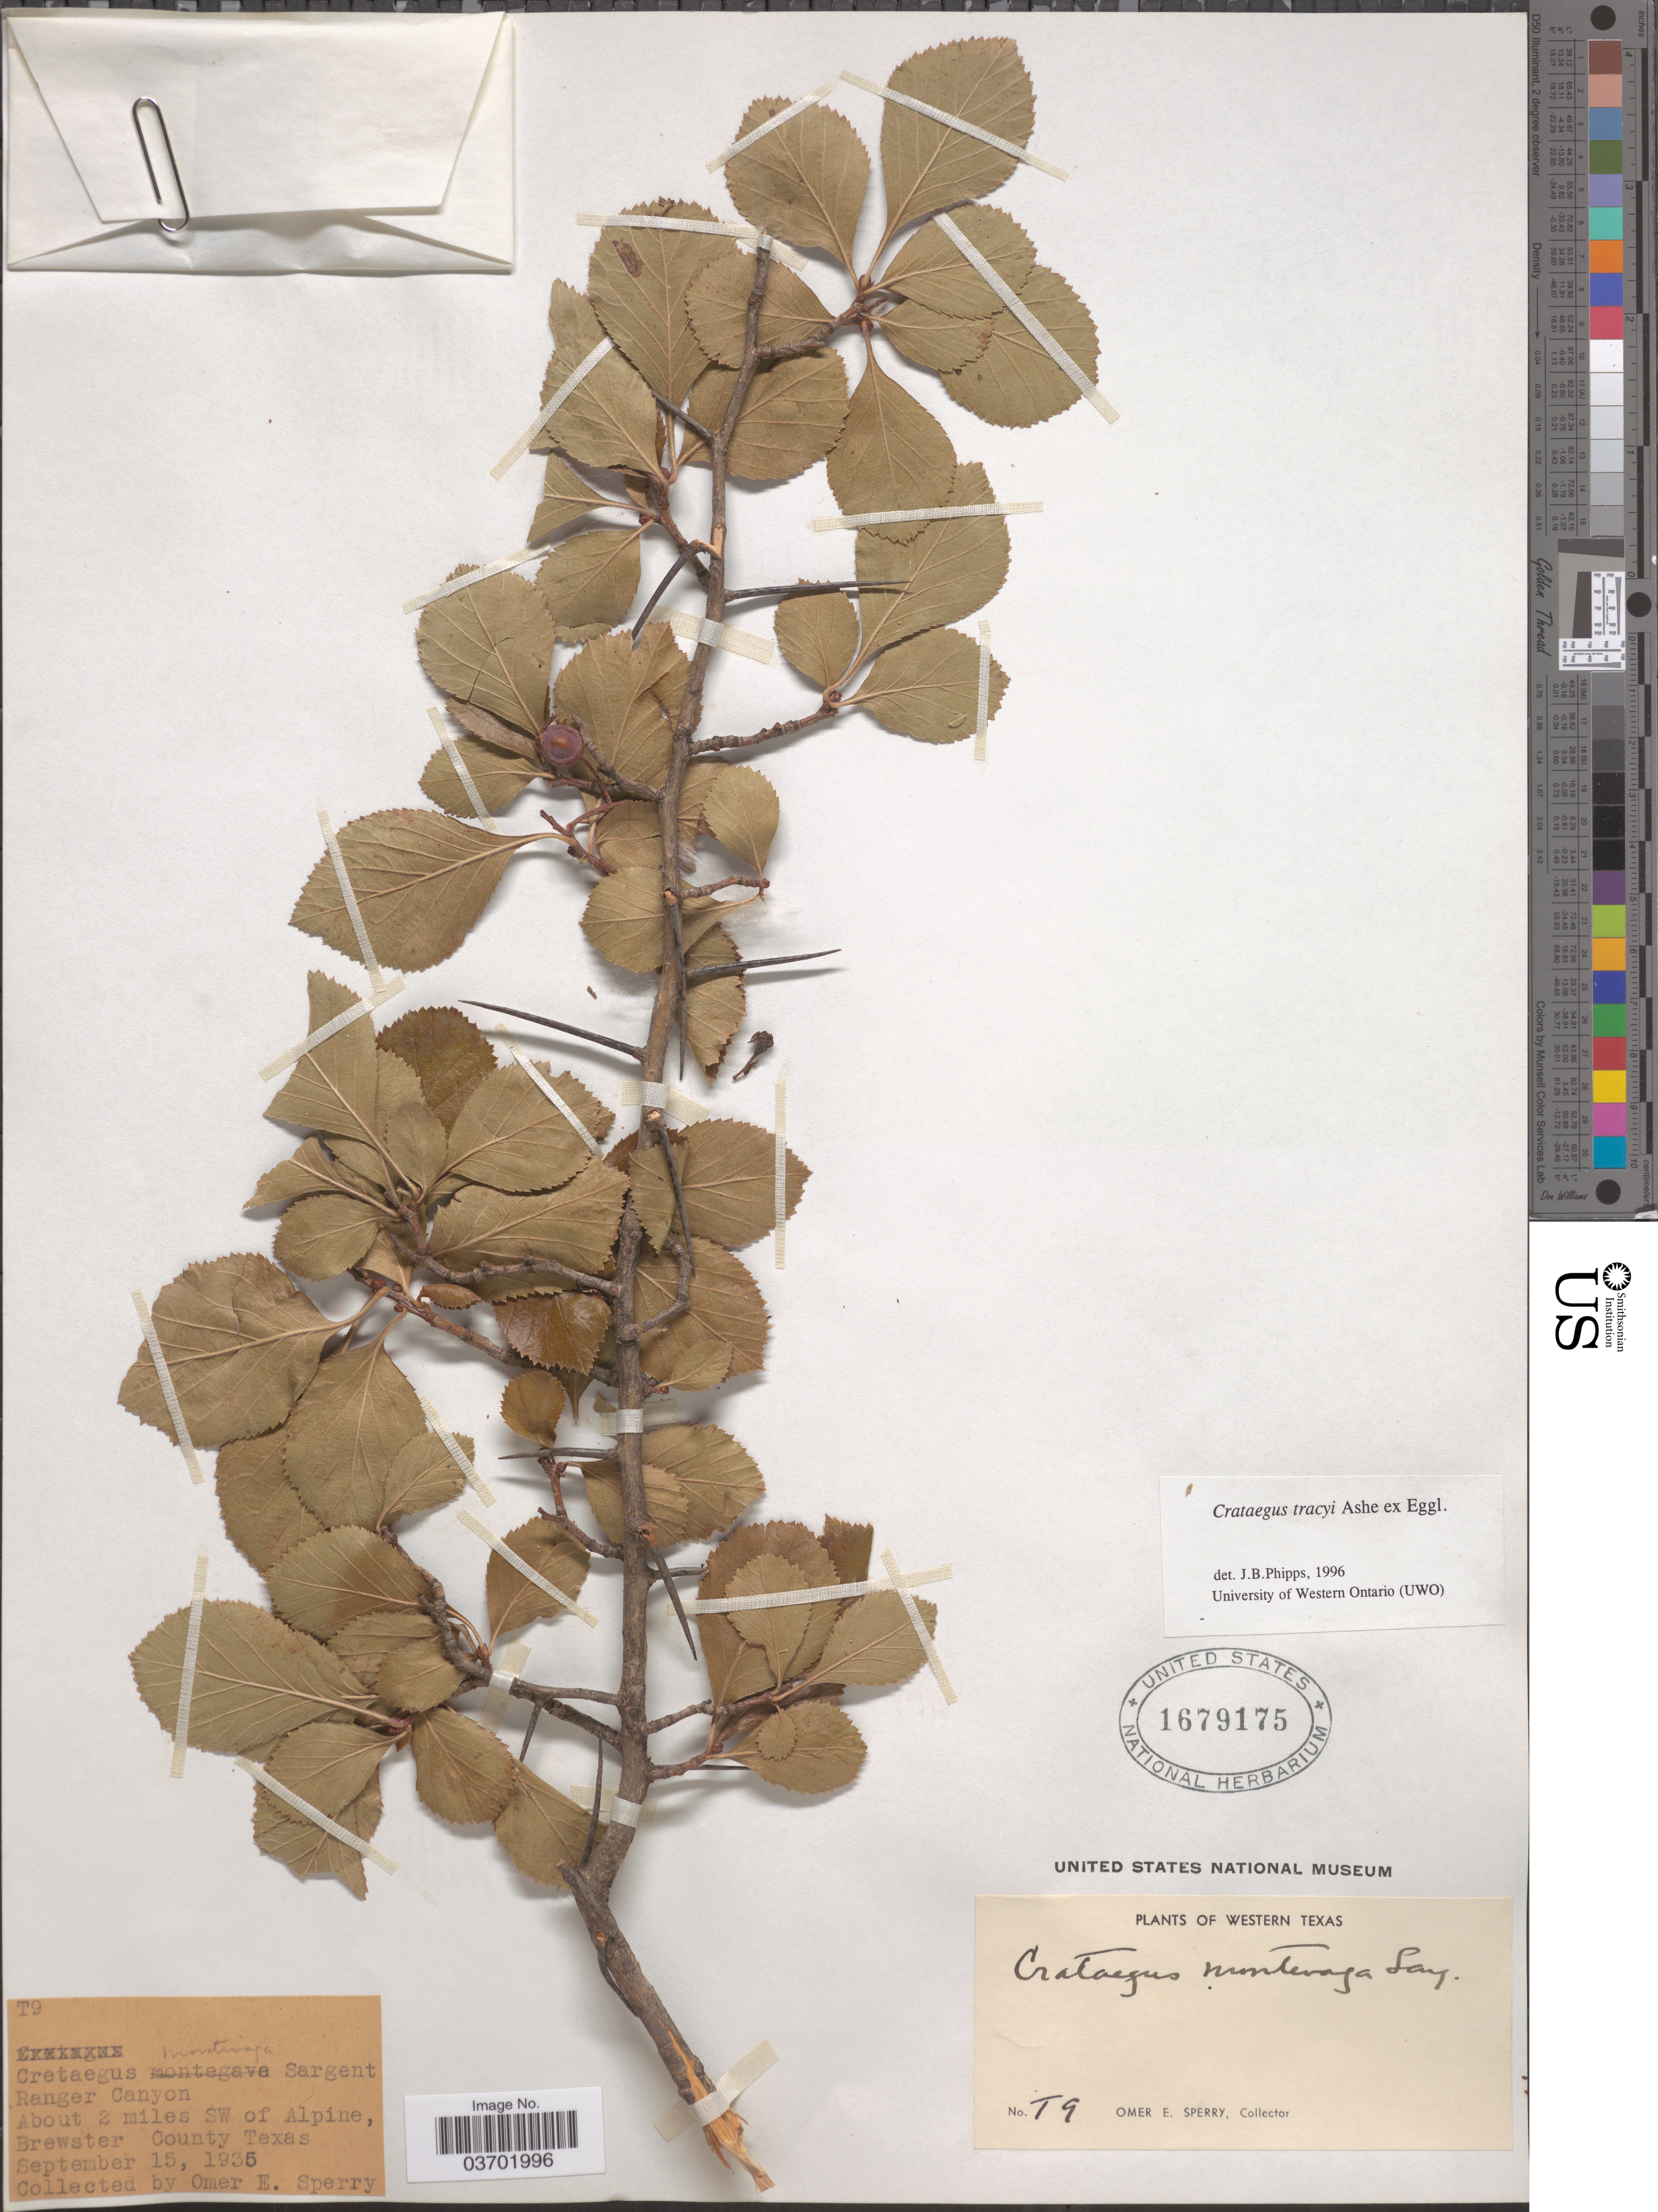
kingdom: Plantae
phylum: Tracheophyta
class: Magnoliopsida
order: Rosales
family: Rosaceae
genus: Crataegus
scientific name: Crataegus tracyi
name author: Ashe ex Eggl.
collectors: O. E. Sperry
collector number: T9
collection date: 1935-09-15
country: United States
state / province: Texas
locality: Western Texas. Ranger Canyon. About 2 miles SW of Alpine, Brewster County Texas.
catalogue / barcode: US 1679175